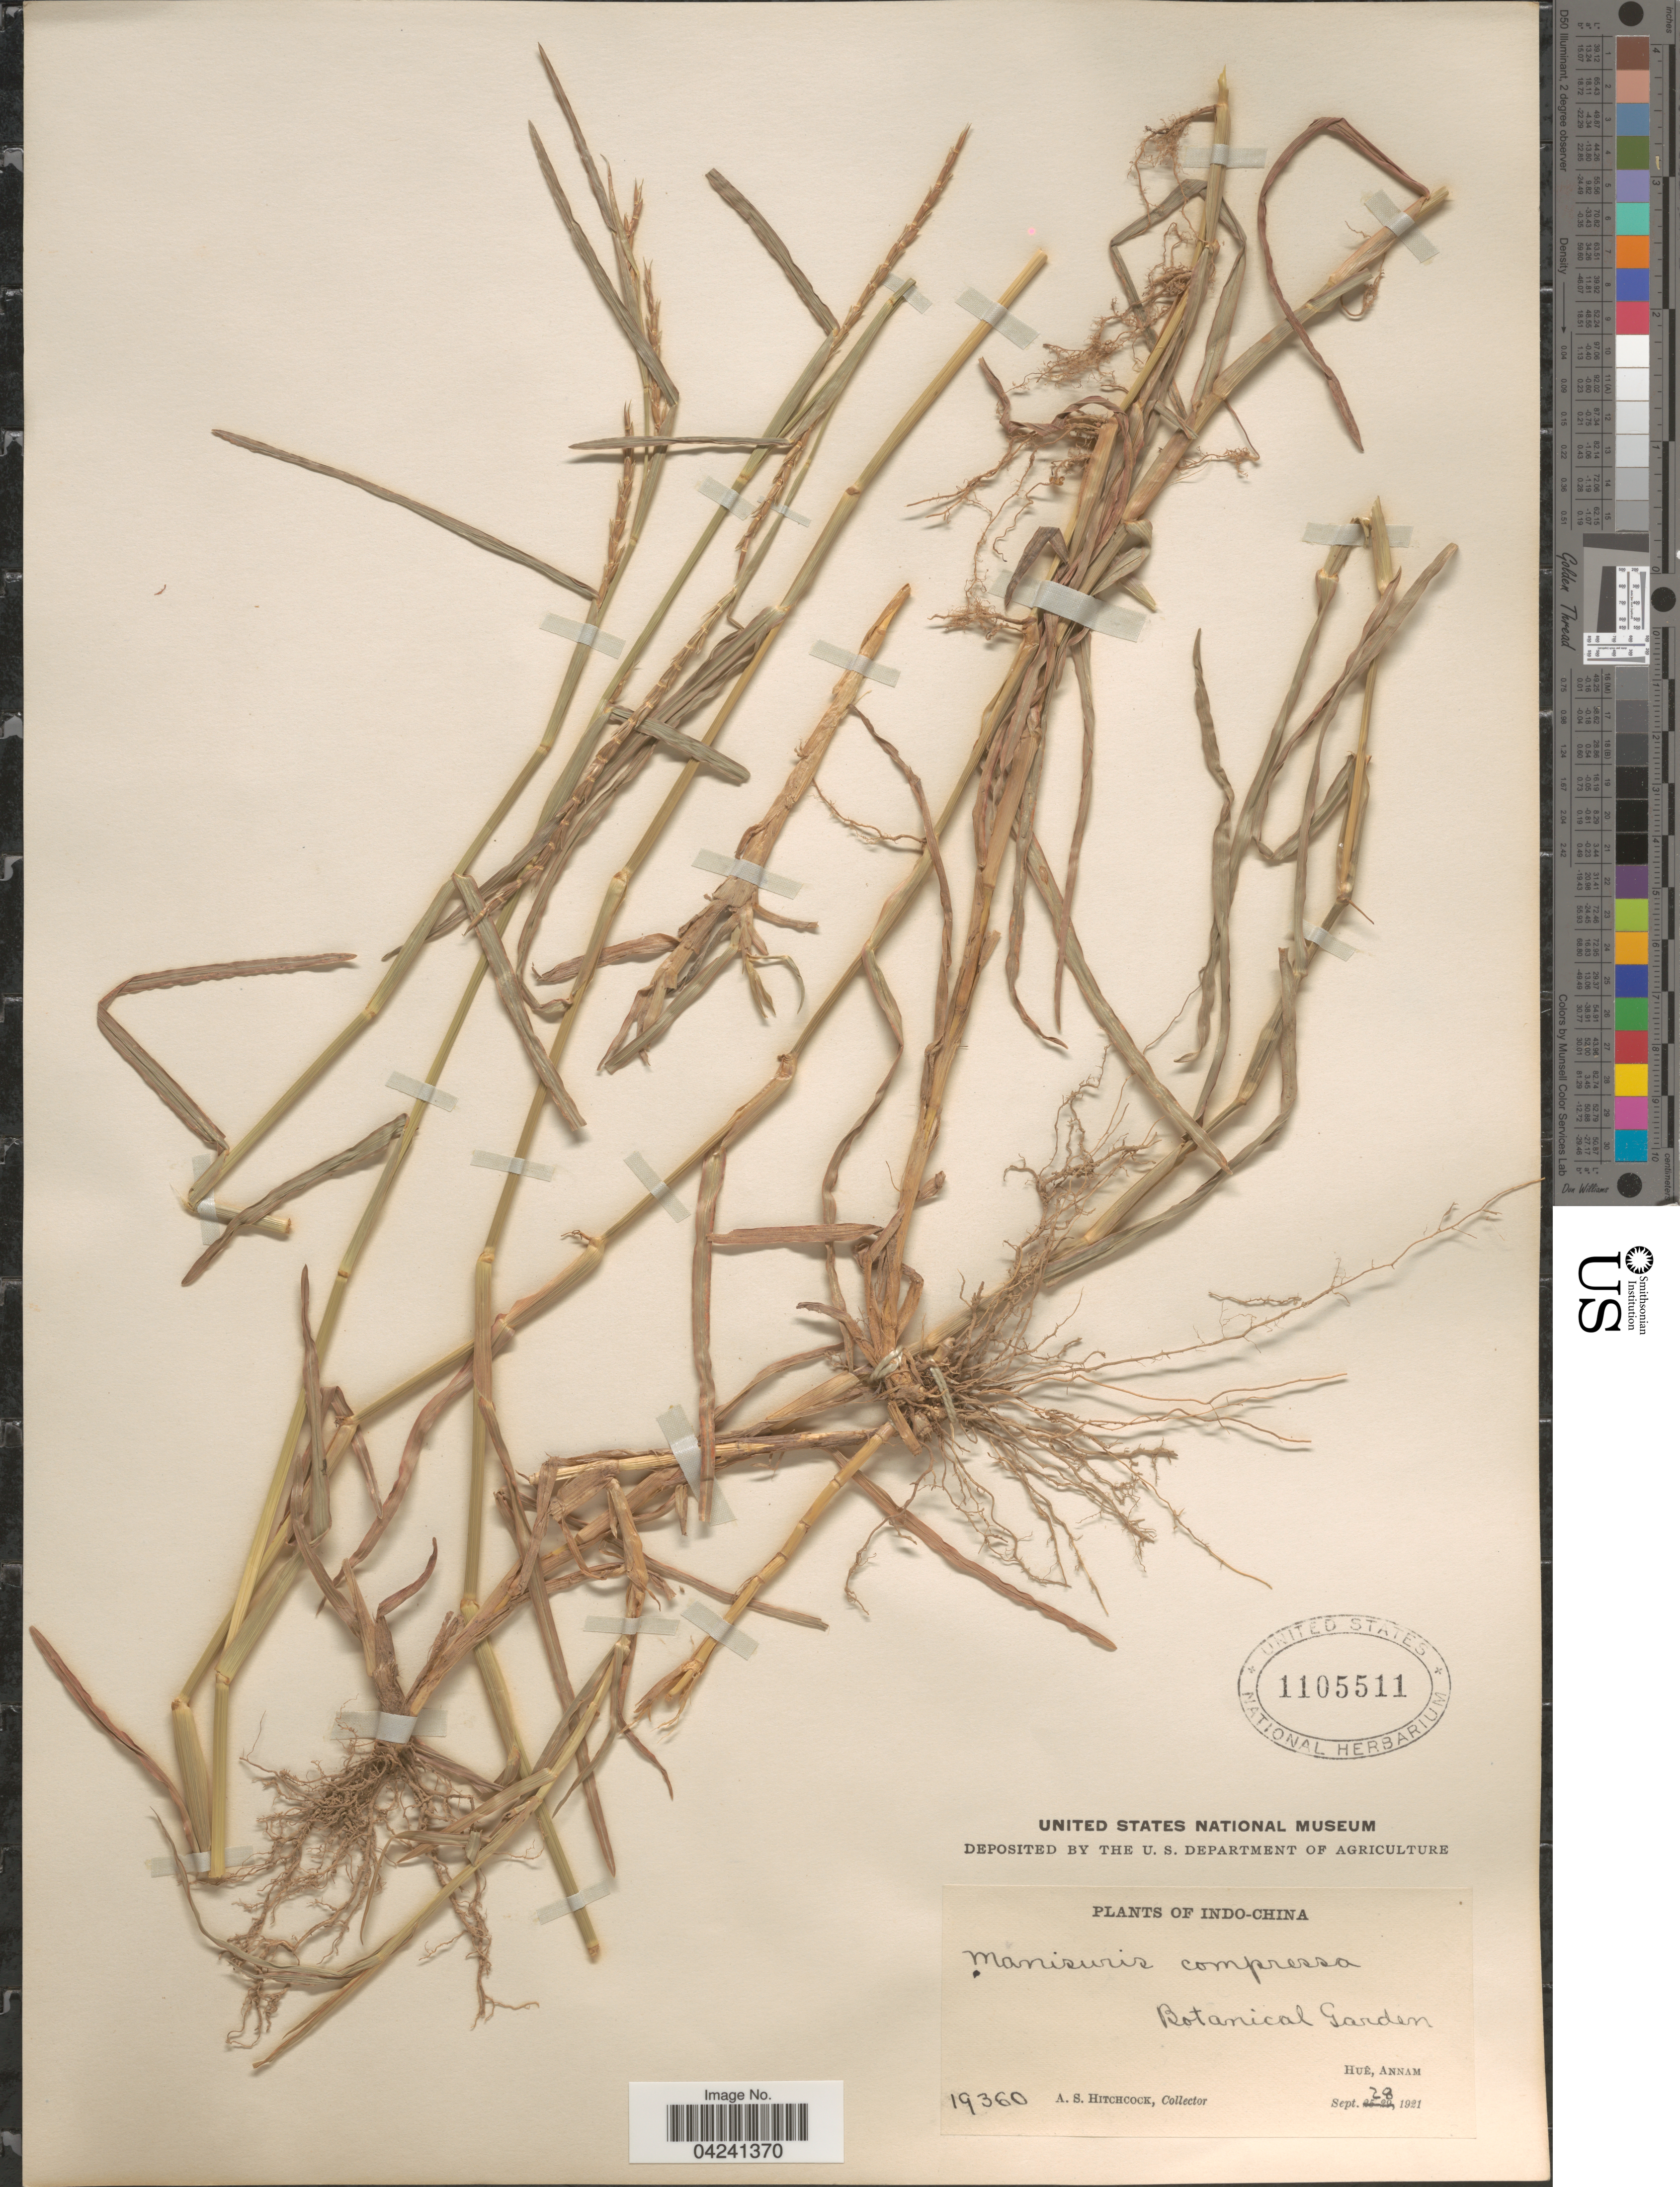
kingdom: Plantae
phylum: Tracheophyta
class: Liliopsida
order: Poales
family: Poaceae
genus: Hemarthria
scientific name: Hemarthria compressa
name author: (L.) R. Br.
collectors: A. S. Hitchcock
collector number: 19360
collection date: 1921-09-28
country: Vietnam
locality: Indo-China. Botanical Garden. Huê, Annam.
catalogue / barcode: US 1105511